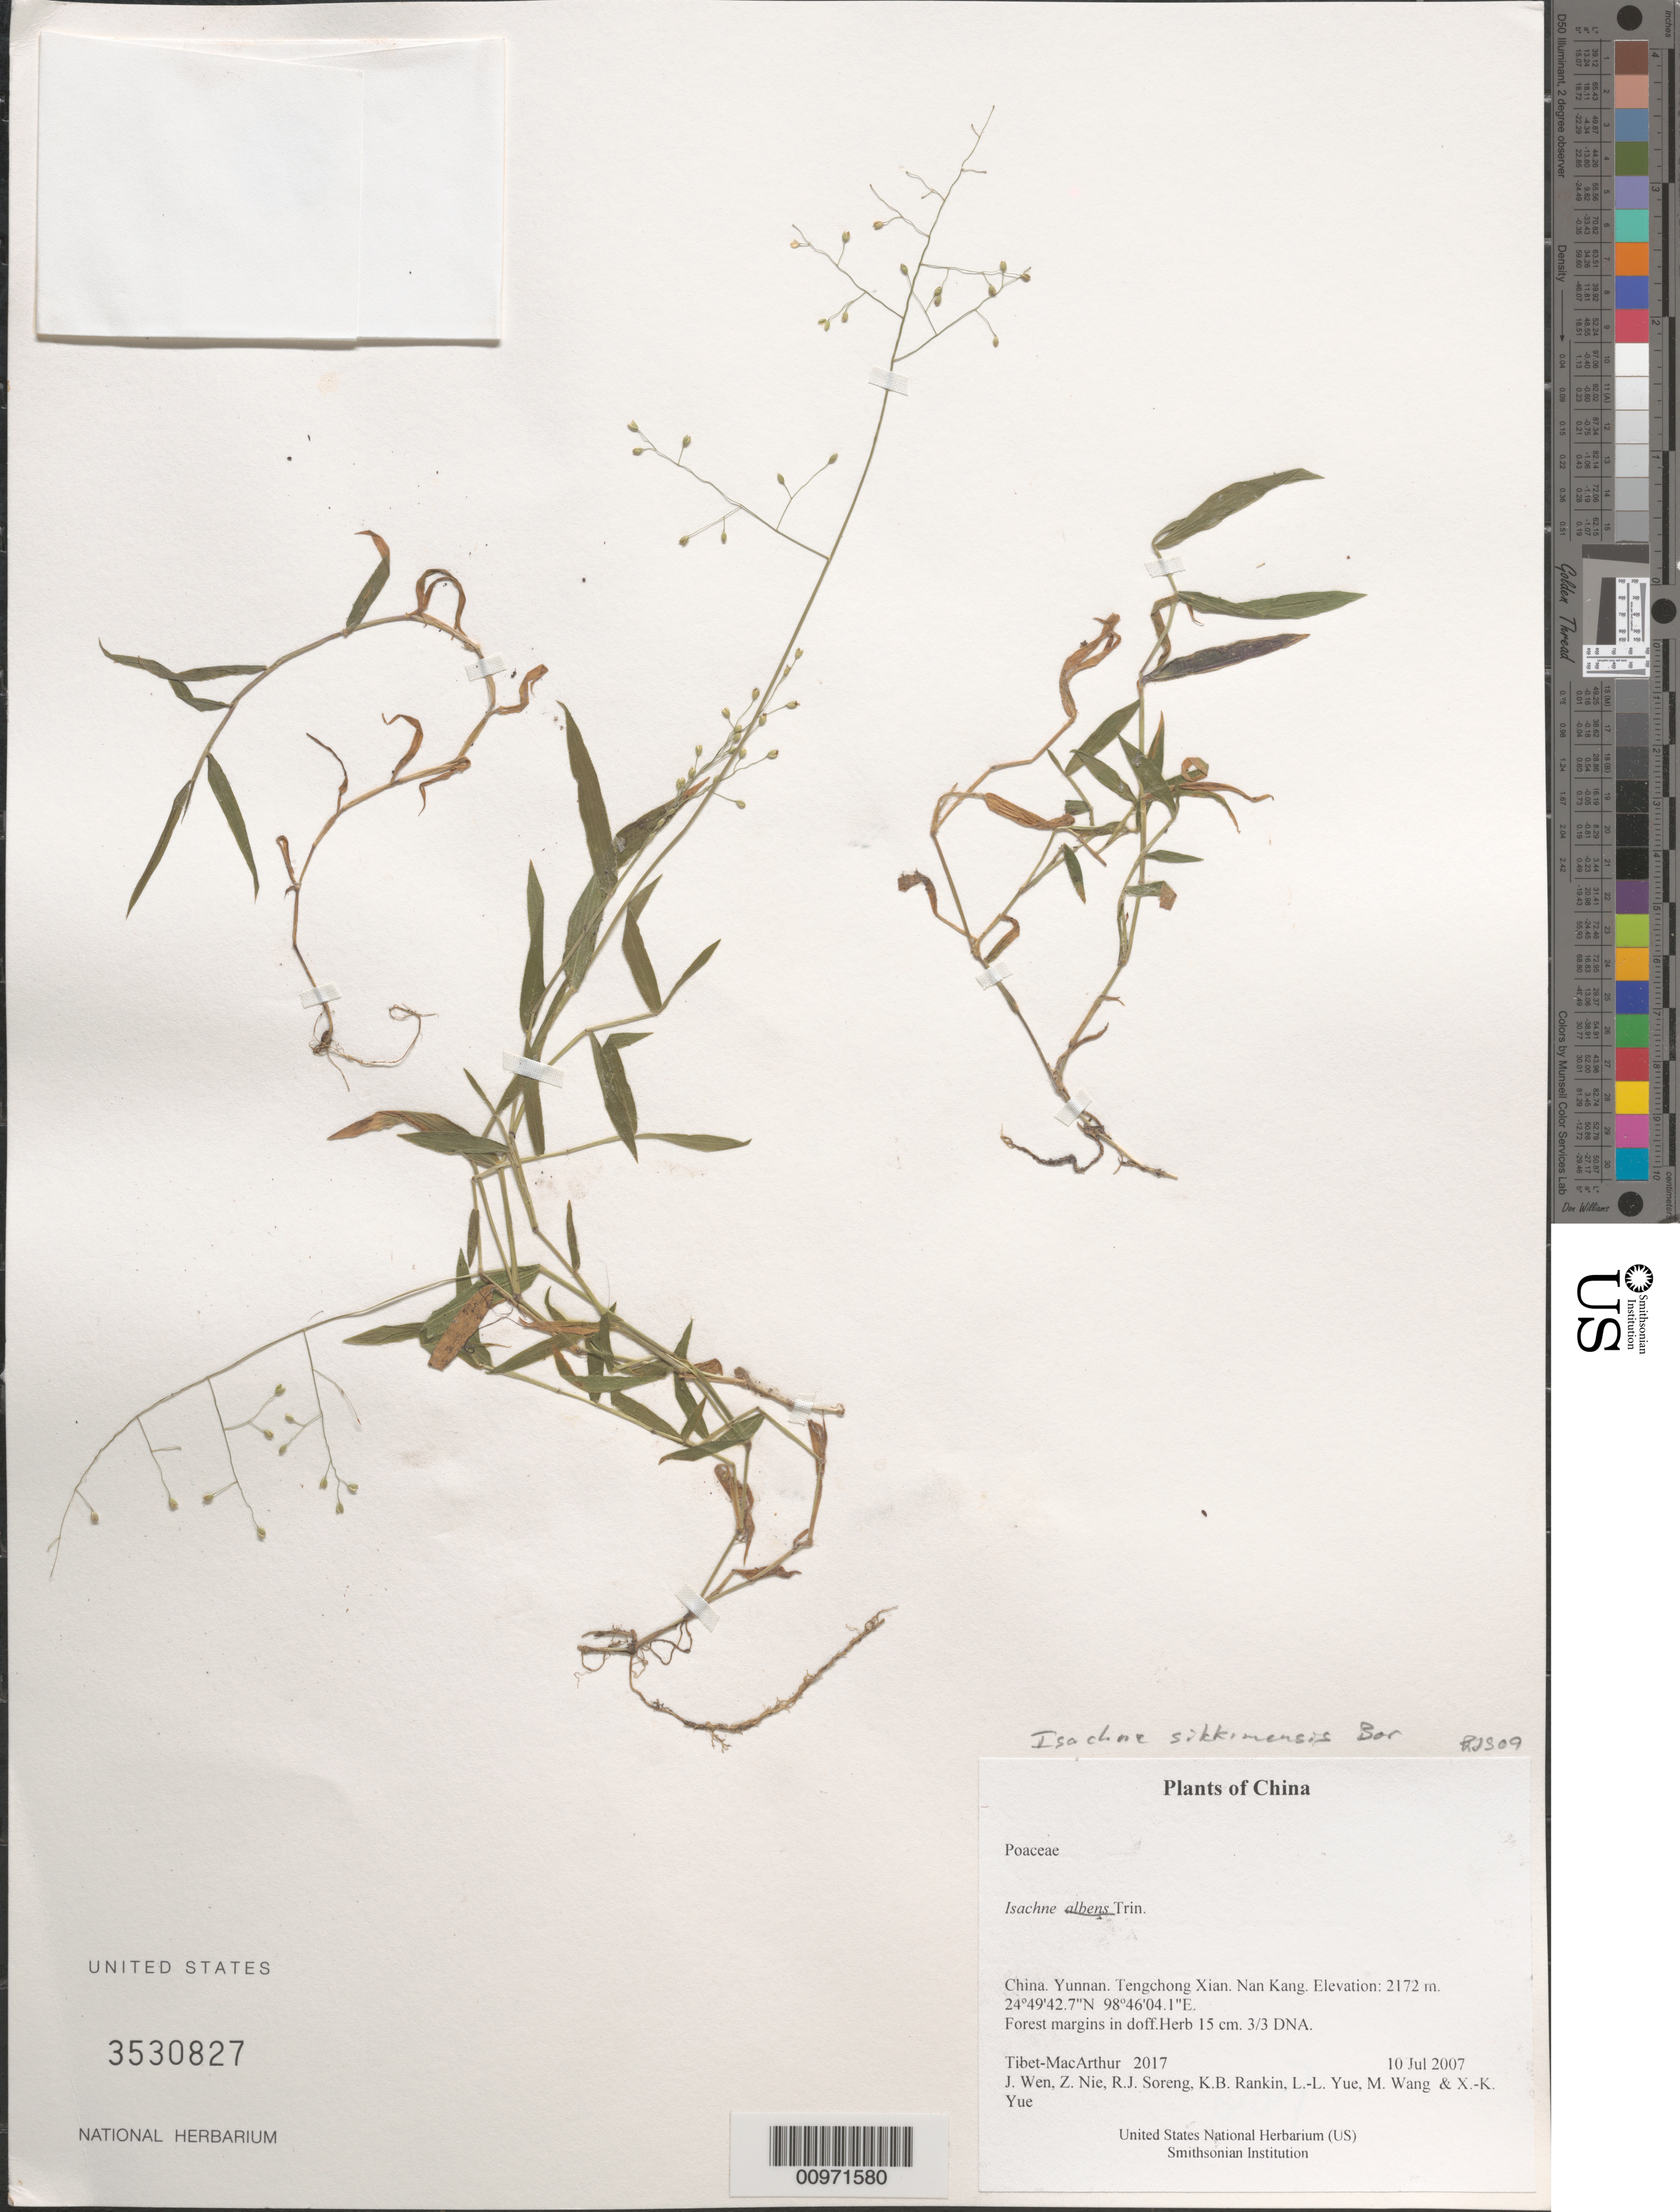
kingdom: Plantae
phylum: Tracheophyta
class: Liliopsida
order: Poales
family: Poaceae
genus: Isachne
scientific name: Isachne sikkimensis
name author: Bor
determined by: Soreng, Robert J., Research Associate (BOT), Smithsonian Institution - National Museum of Natural History (UNITED STATES)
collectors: Tibet-MacArthur, J. Wen, Z. Nie, R. J. Soreng, K. Rankin, L. Yue, M. Wang & X. Yue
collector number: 2017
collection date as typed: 10 Jul 2007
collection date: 2007-07-10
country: China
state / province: Yunnan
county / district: Tengchong Xian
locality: Nan Kang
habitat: Forest margins in doff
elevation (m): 2172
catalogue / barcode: US 3530827